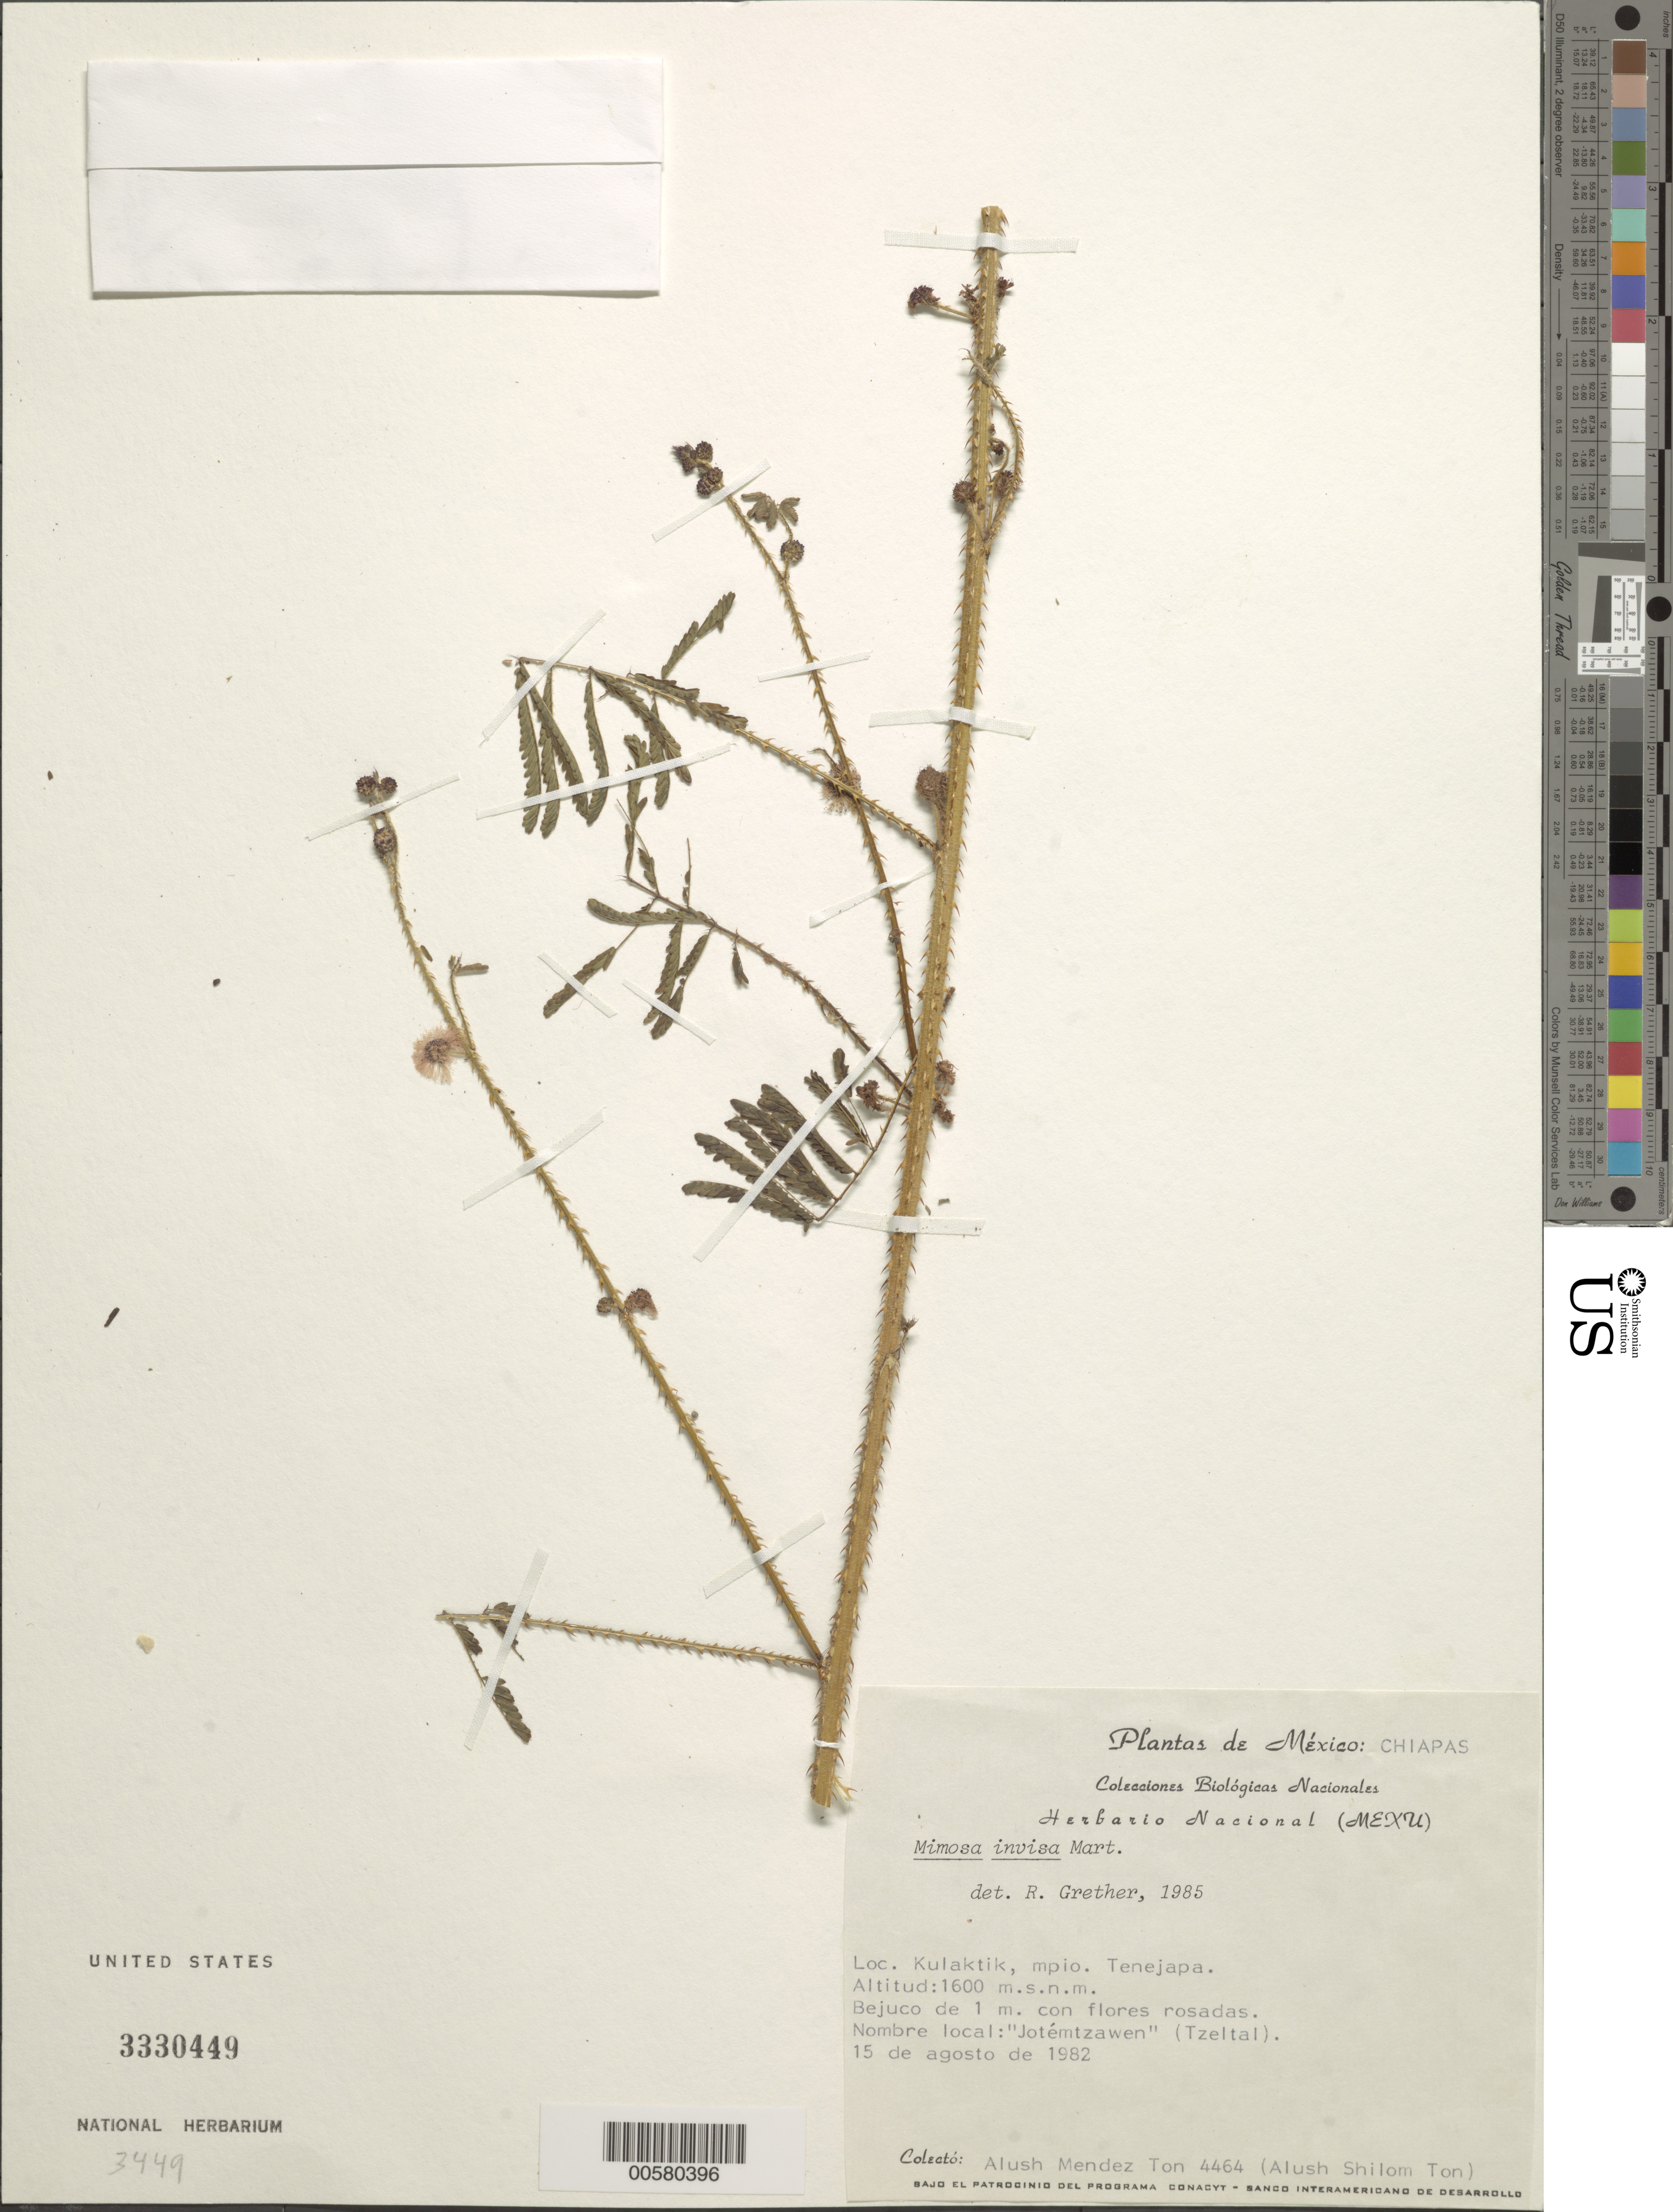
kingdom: Plantae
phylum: Tracheophyta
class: Magnoliopsida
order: Fabales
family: Fabaceae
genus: Mimosa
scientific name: Mimosa invisa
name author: Mart. ex Colla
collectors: A. S. Ton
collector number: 4464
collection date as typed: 15 Aug 1982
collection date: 1982-08-15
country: Mexico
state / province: Chiapas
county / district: Tenejapa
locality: Kulaktik, Tenejapa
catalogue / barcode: US 3330449